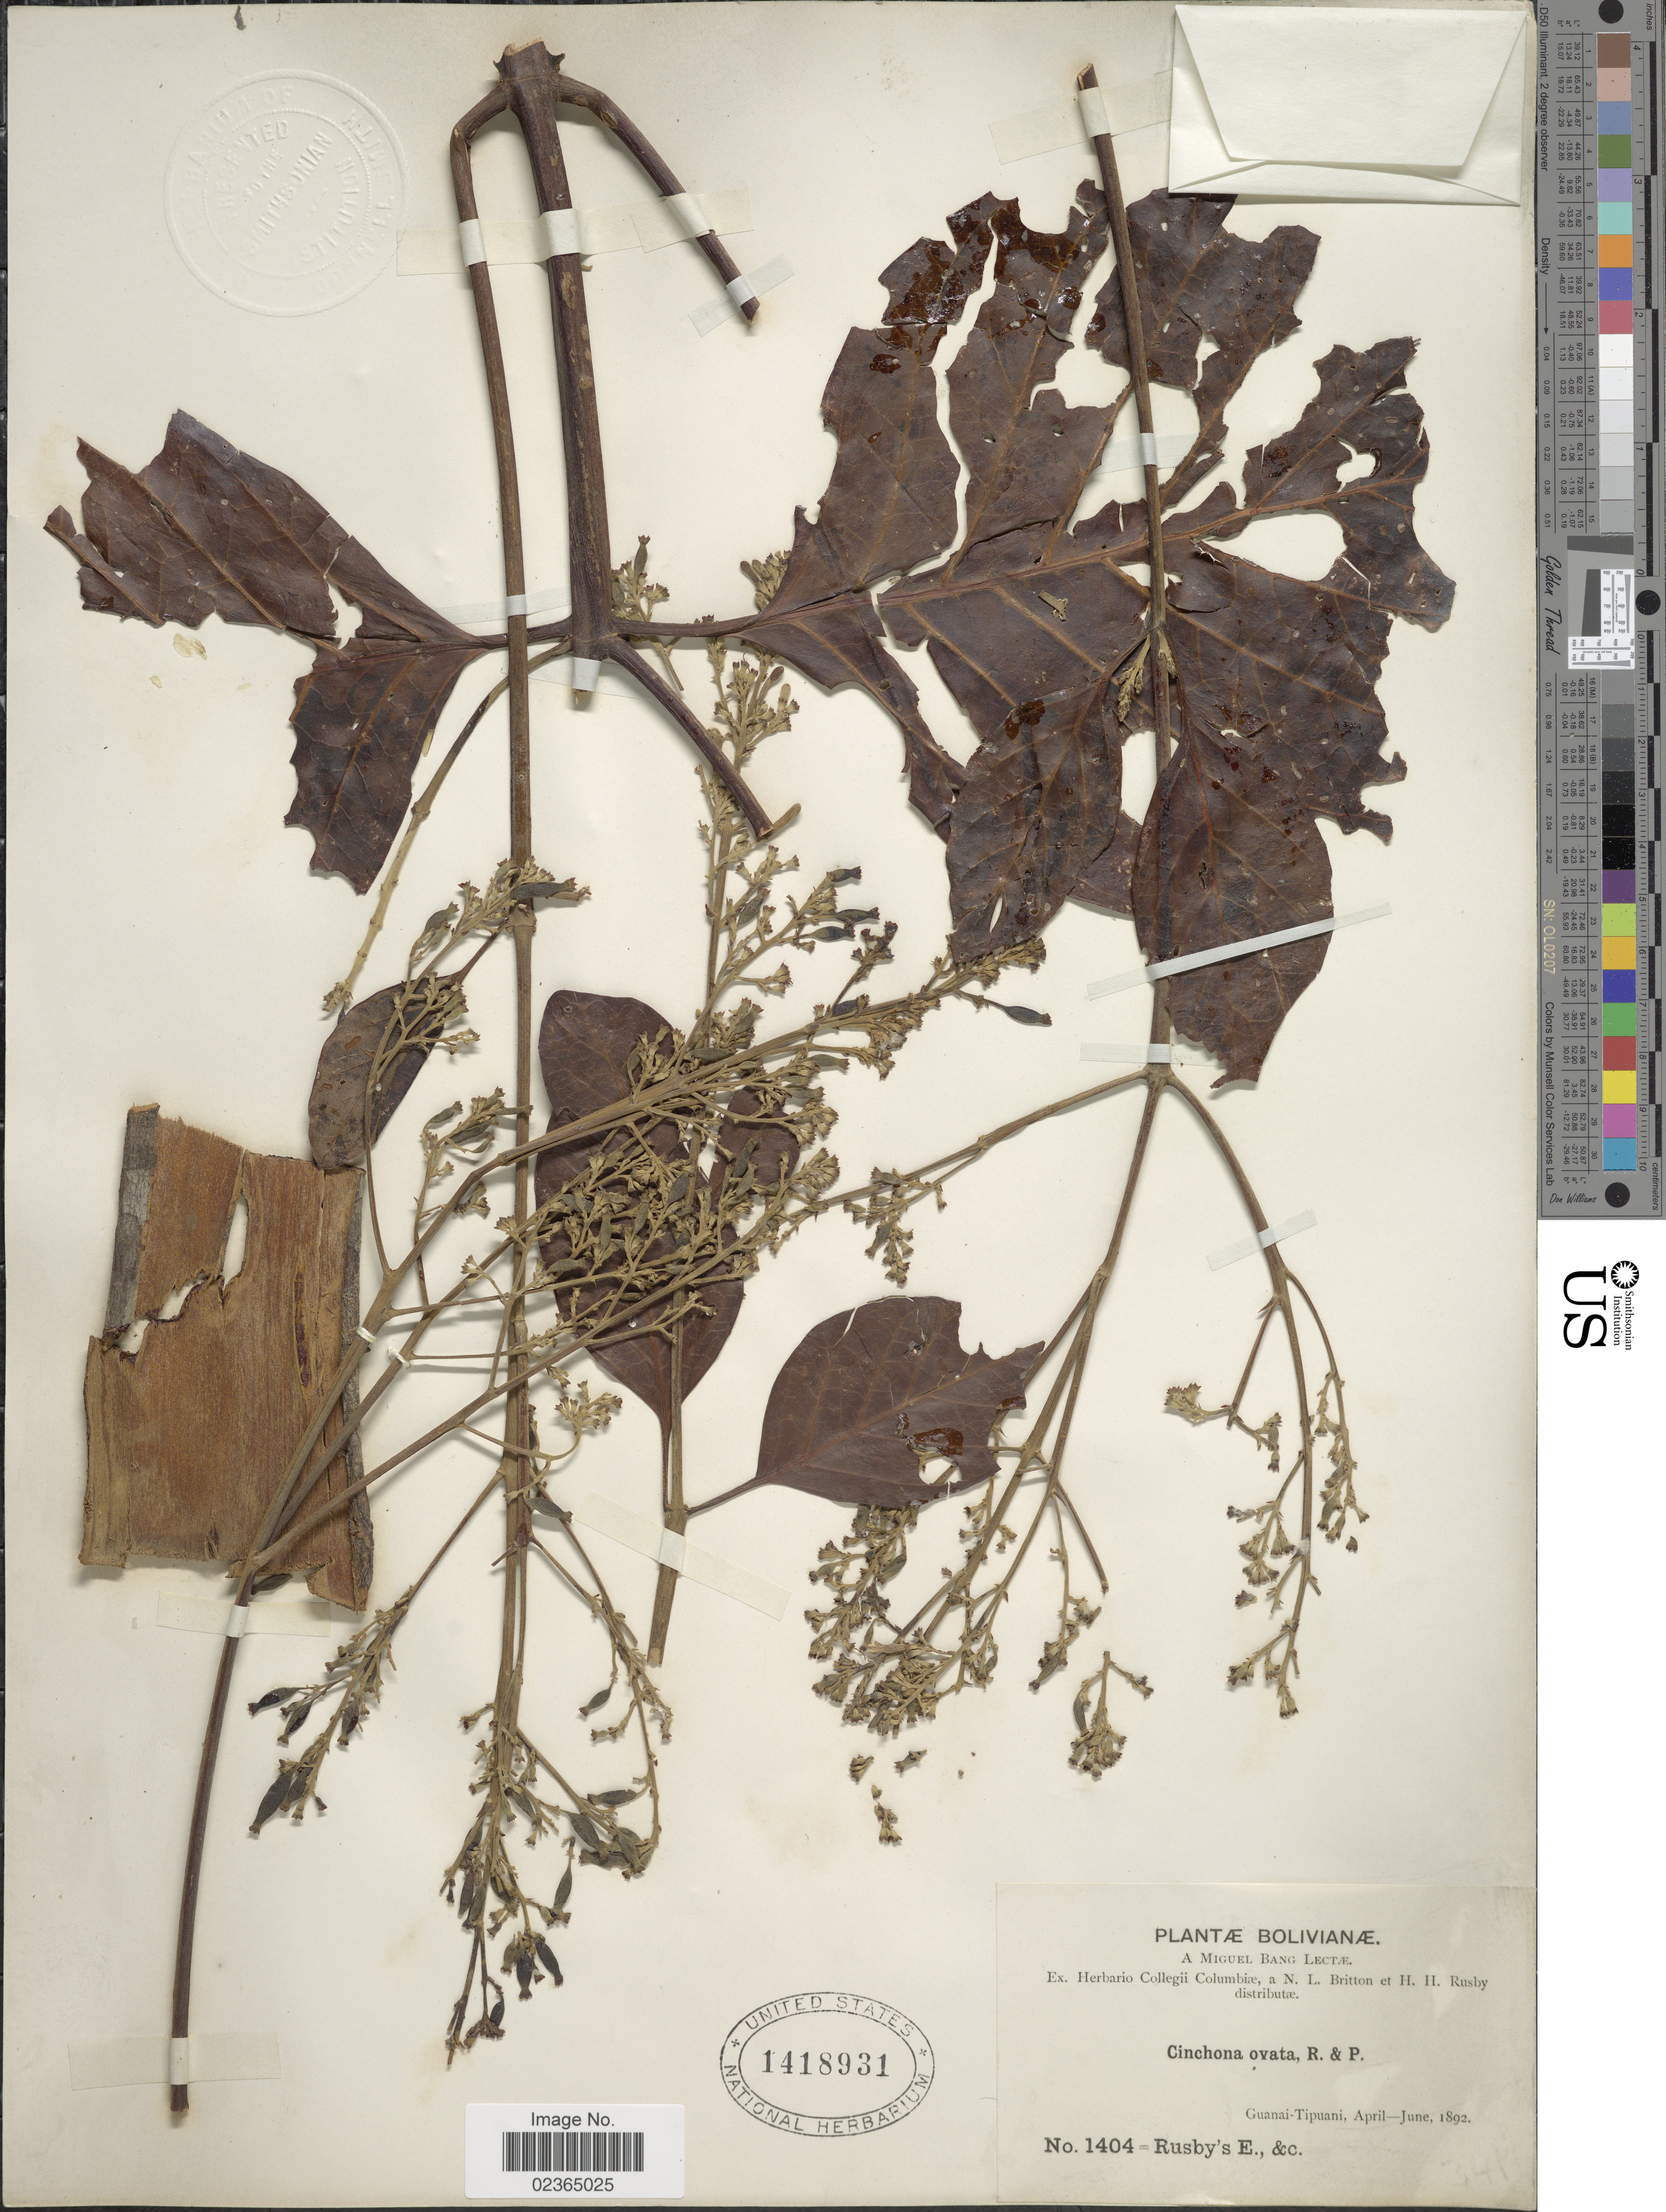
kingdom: Plantae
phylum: Tracheophyta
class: Magnoliopsida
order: Gentianales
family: Rubiaceae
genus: Cinchona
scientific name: Cinchona pubescens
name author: Vahl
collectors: M. Bang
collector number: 1404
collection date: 1892-04/1892-06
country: Bolivia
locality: Guanai-Tipuani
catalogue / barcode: US 1418931